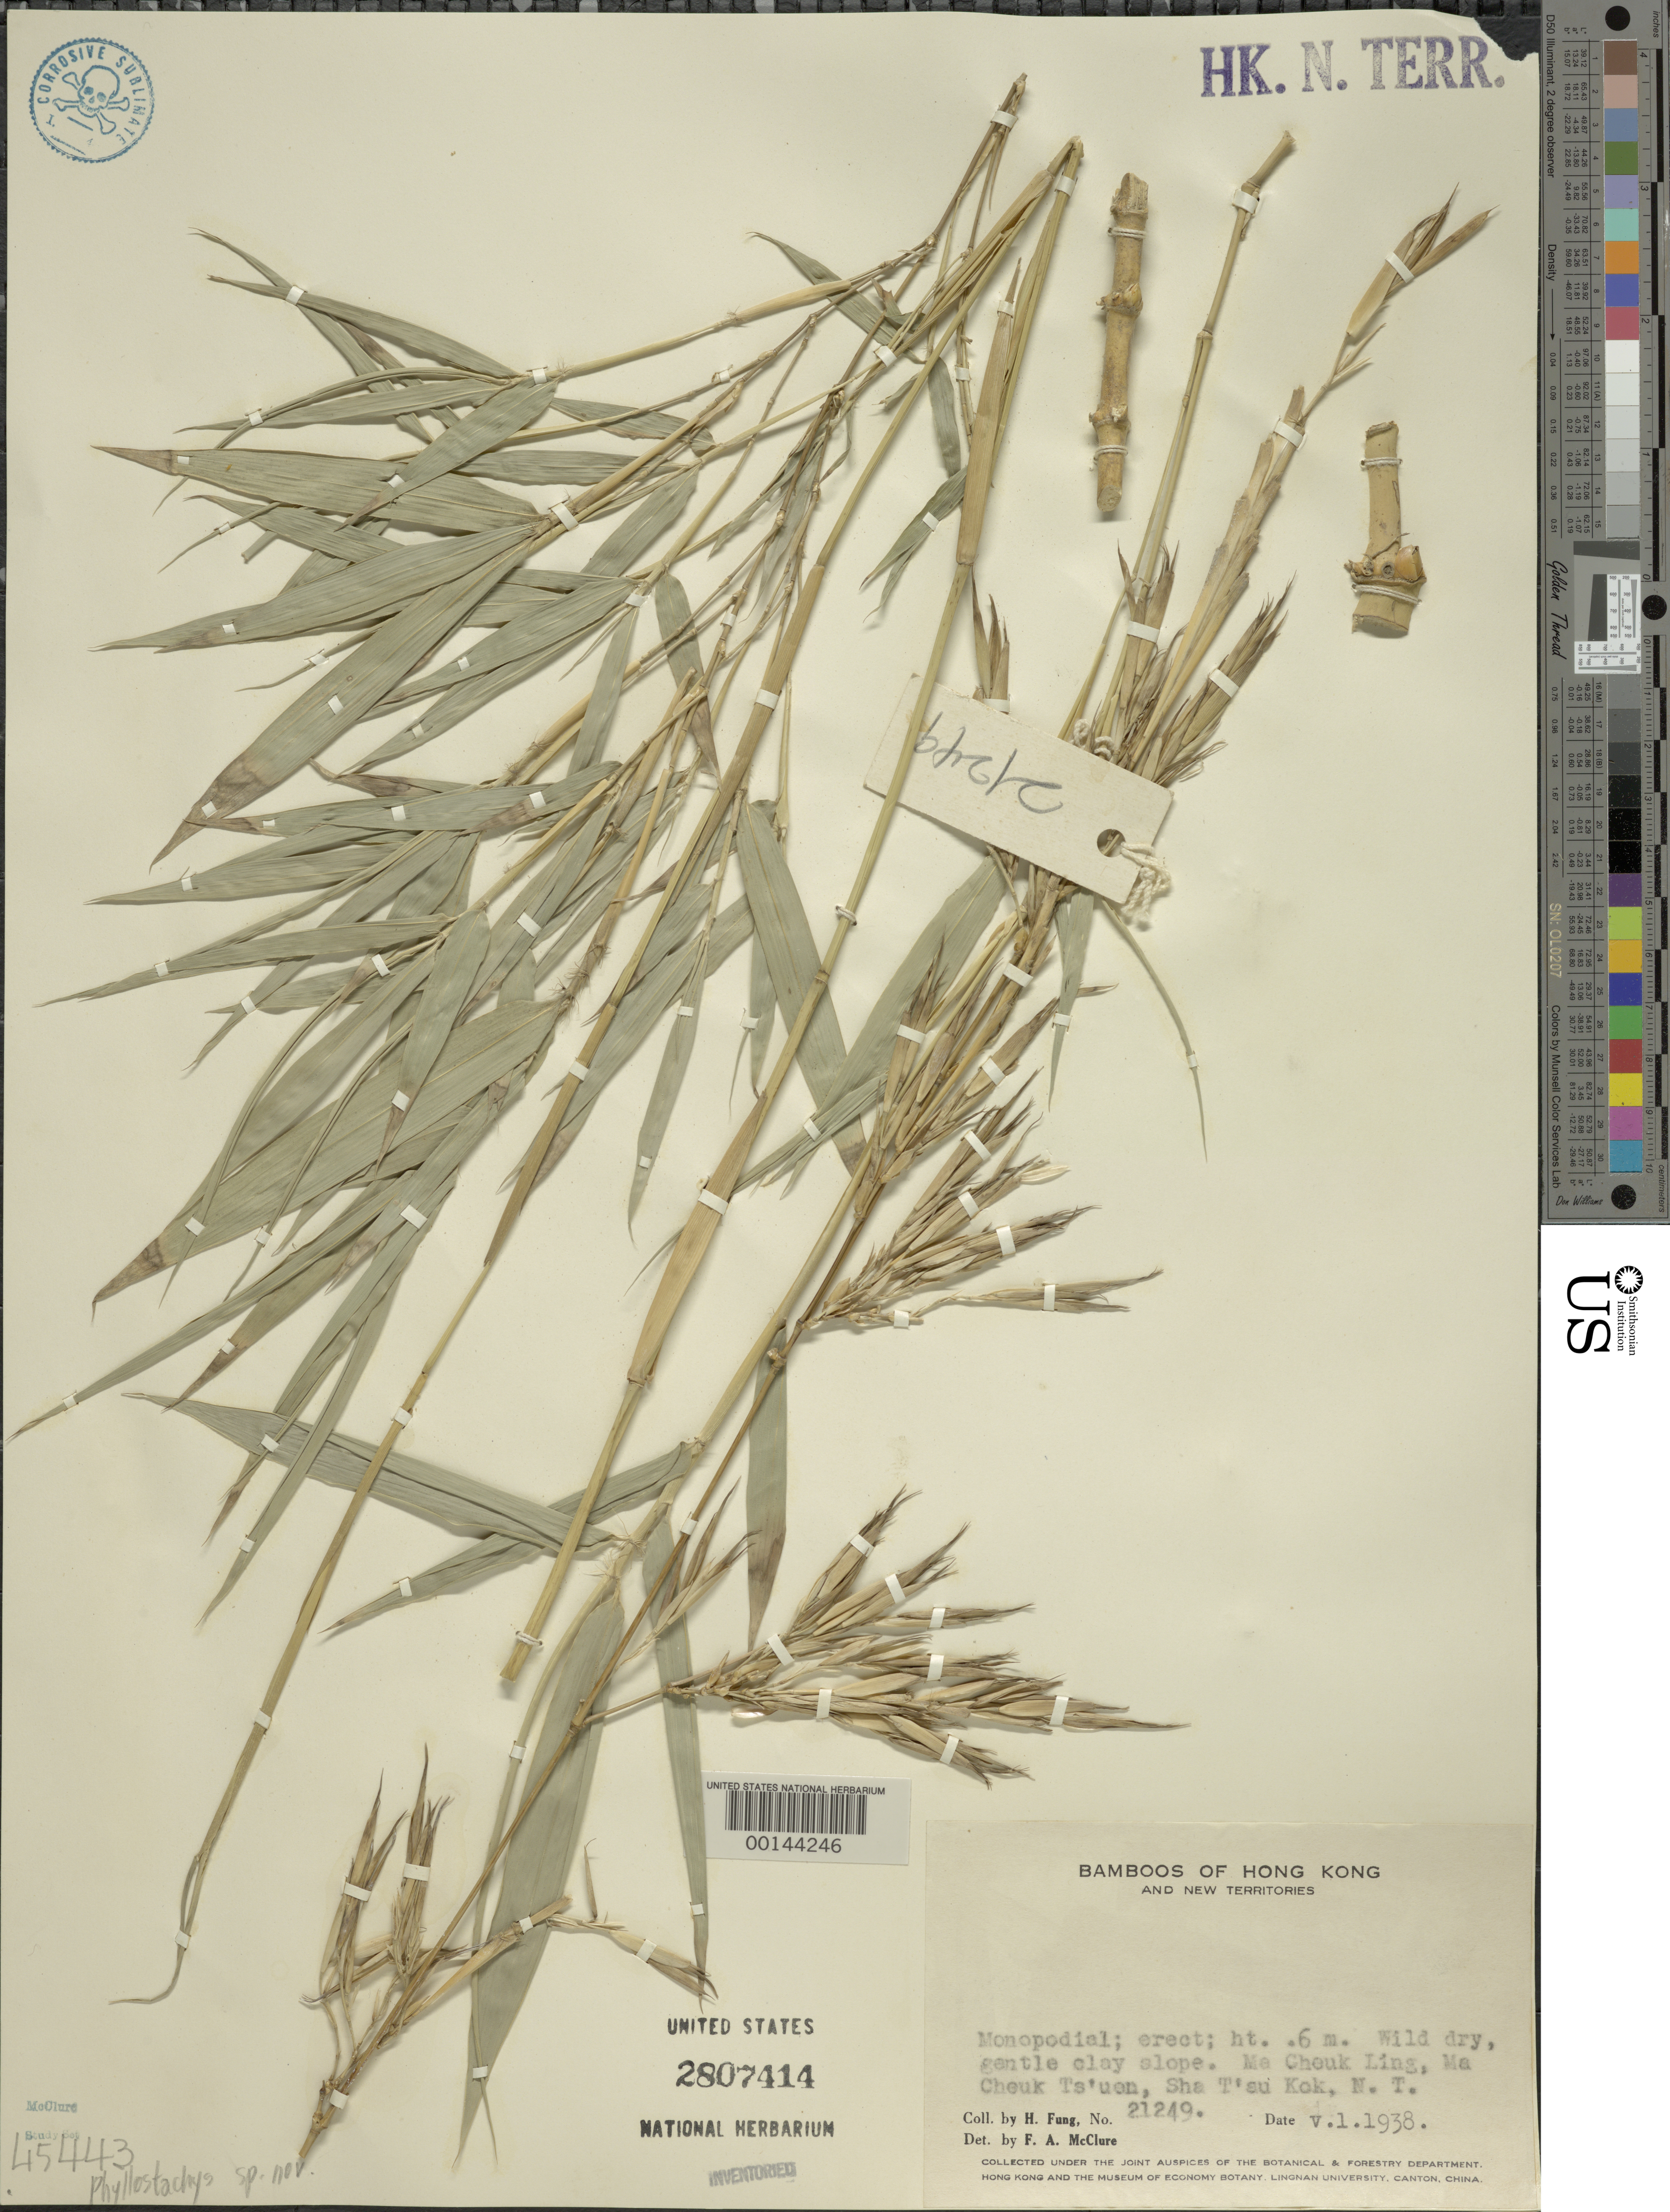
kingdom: Plantae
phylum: Tracheophyta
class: Liliopsida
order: Poales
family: Poaceae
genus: Phyllostachys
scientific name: Phyllostachys sp.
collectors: H. L. Fung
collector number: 21249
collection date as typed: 01 May 1938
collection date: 1938-05-01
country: China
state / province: Hong Kong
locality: Ma cheuk ling, ma cheuk ts'uen, sha t'au kok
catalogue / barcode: US 2807414